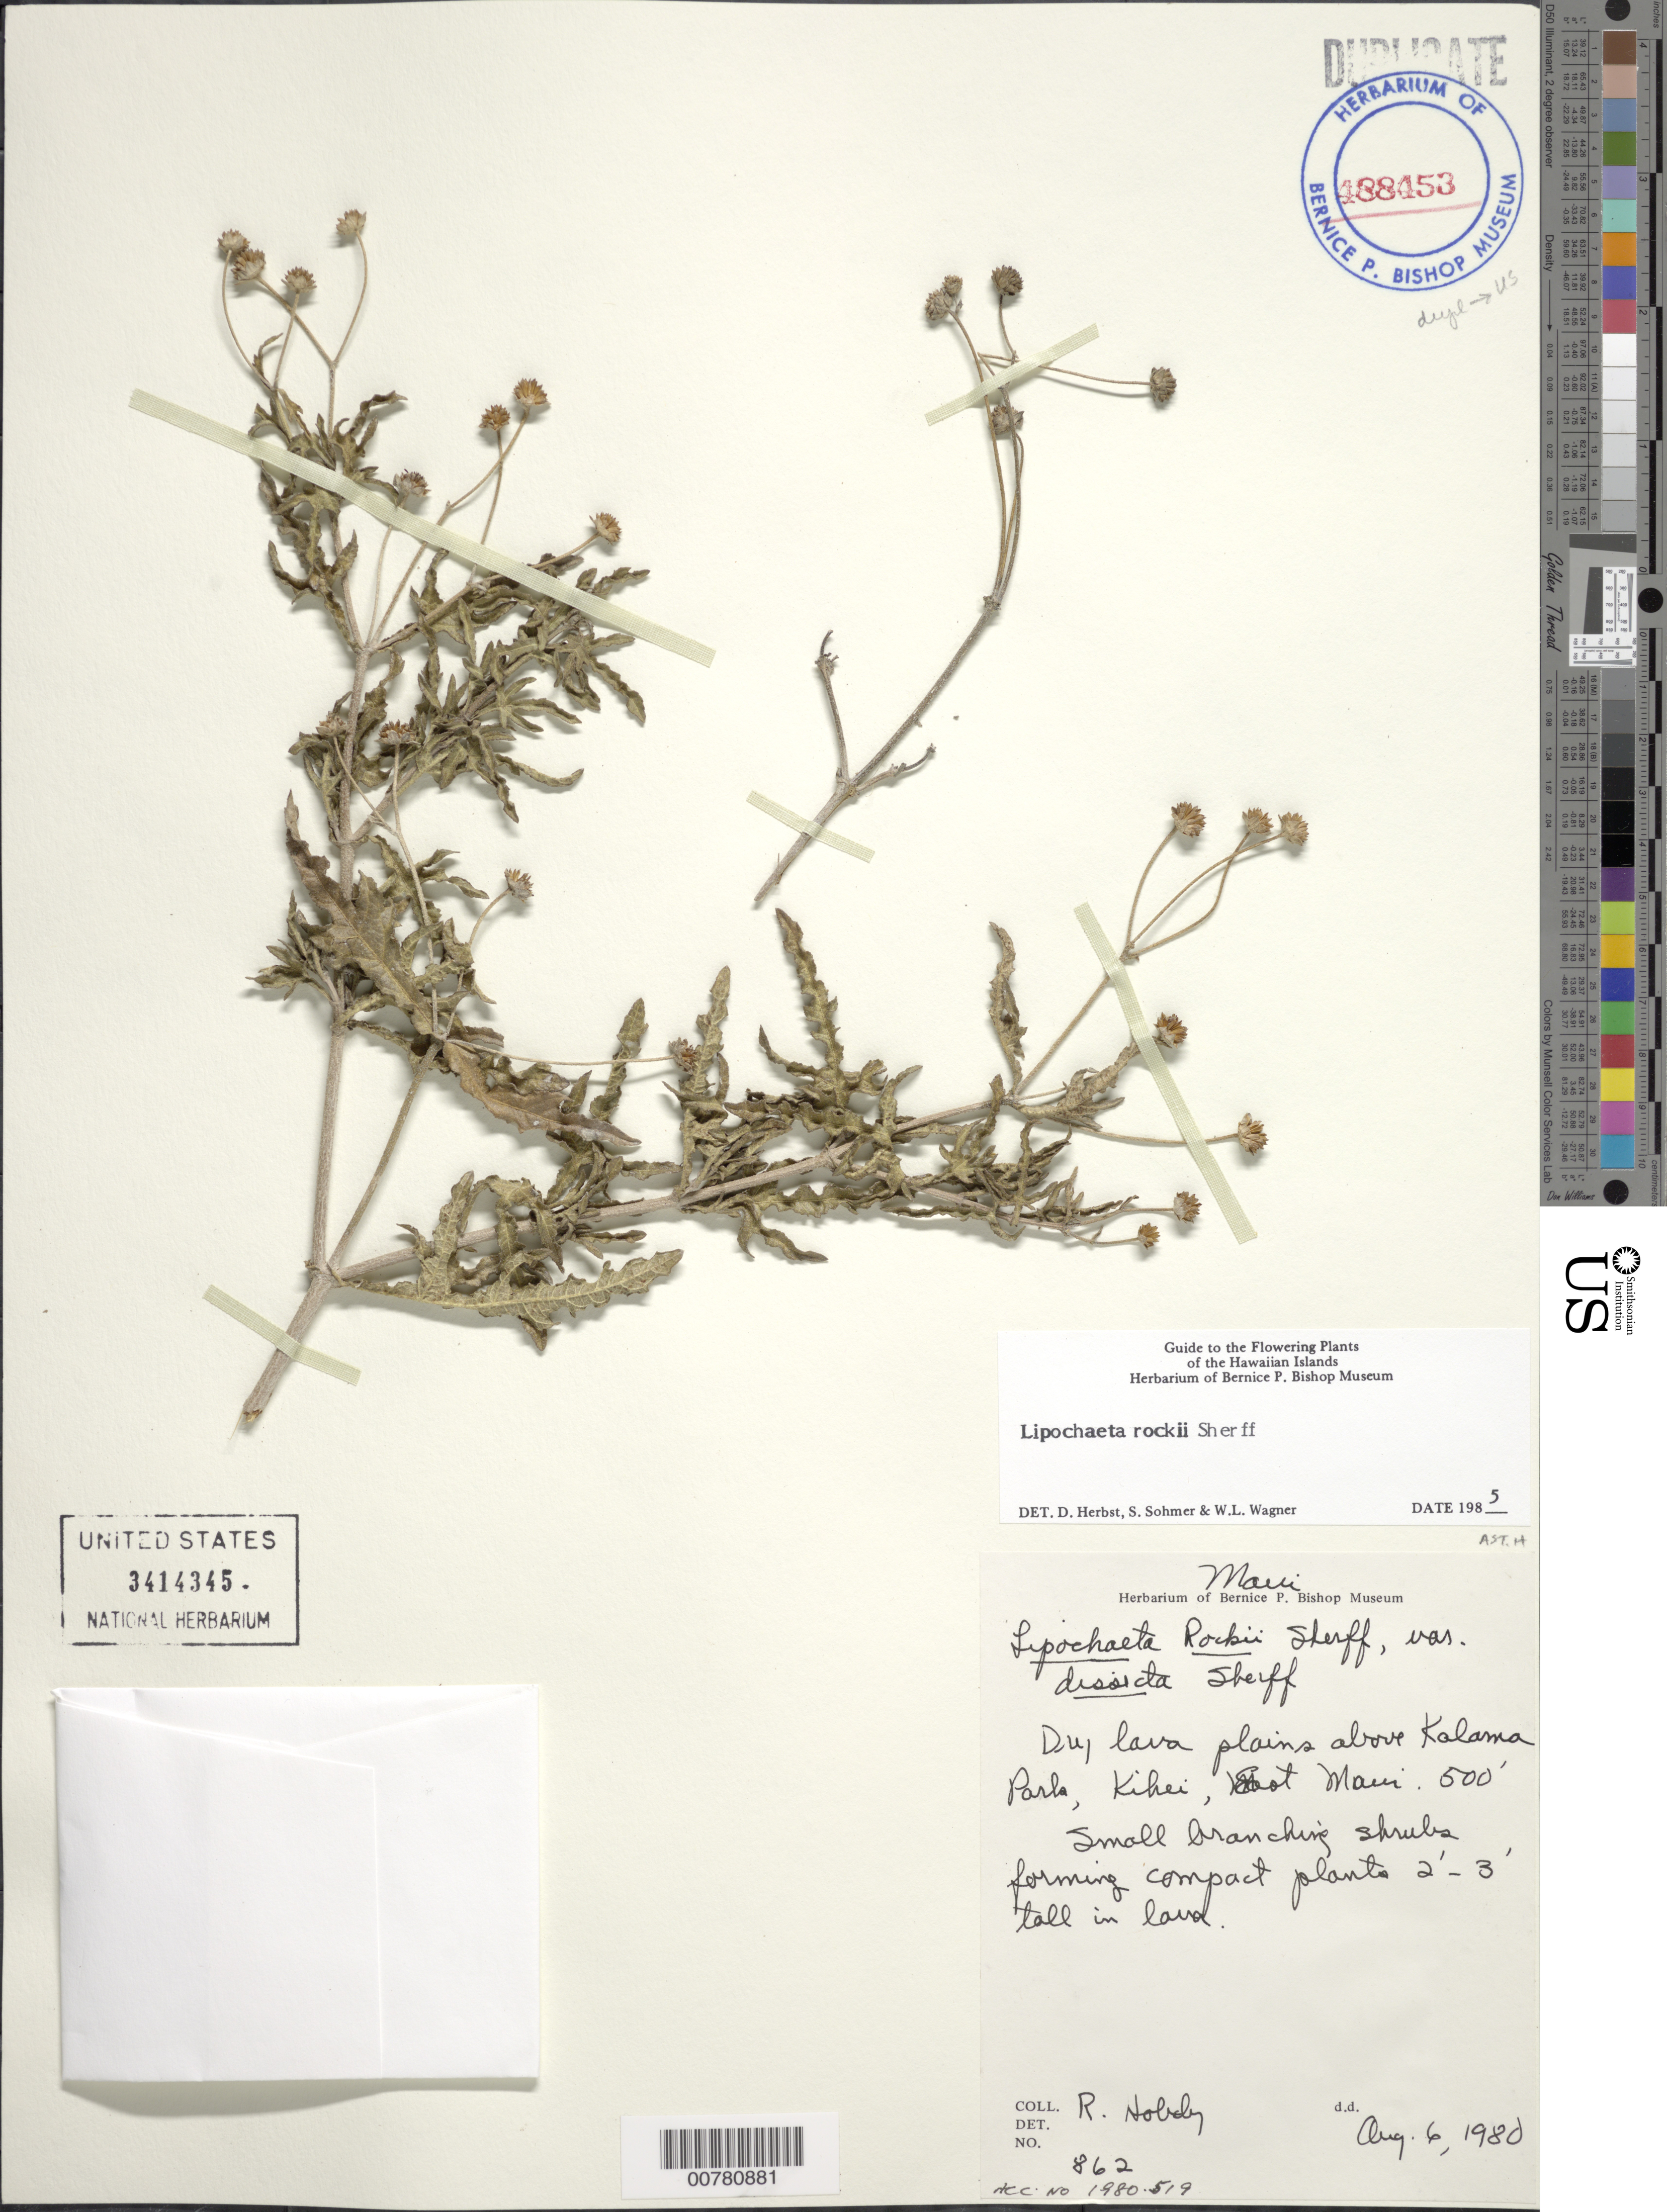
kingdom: Plantae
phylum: Tracheophyta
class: Magnoliopsida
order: Asterales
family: Asteraceae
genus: Lipochaeta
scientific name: Lipochaeta rockii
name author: Sherff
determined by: Wagner, W. L.; Herbst, D. R.; Sohmer, S. H.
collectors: R. Hobdy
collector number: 862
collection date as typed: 6 Aug 1980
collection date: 1980-08-06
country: United States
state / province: Hawaii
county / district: Maui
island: Maui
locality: East Maui; Kihei, above Kalama Park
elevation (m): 152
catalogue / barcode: US 3414345